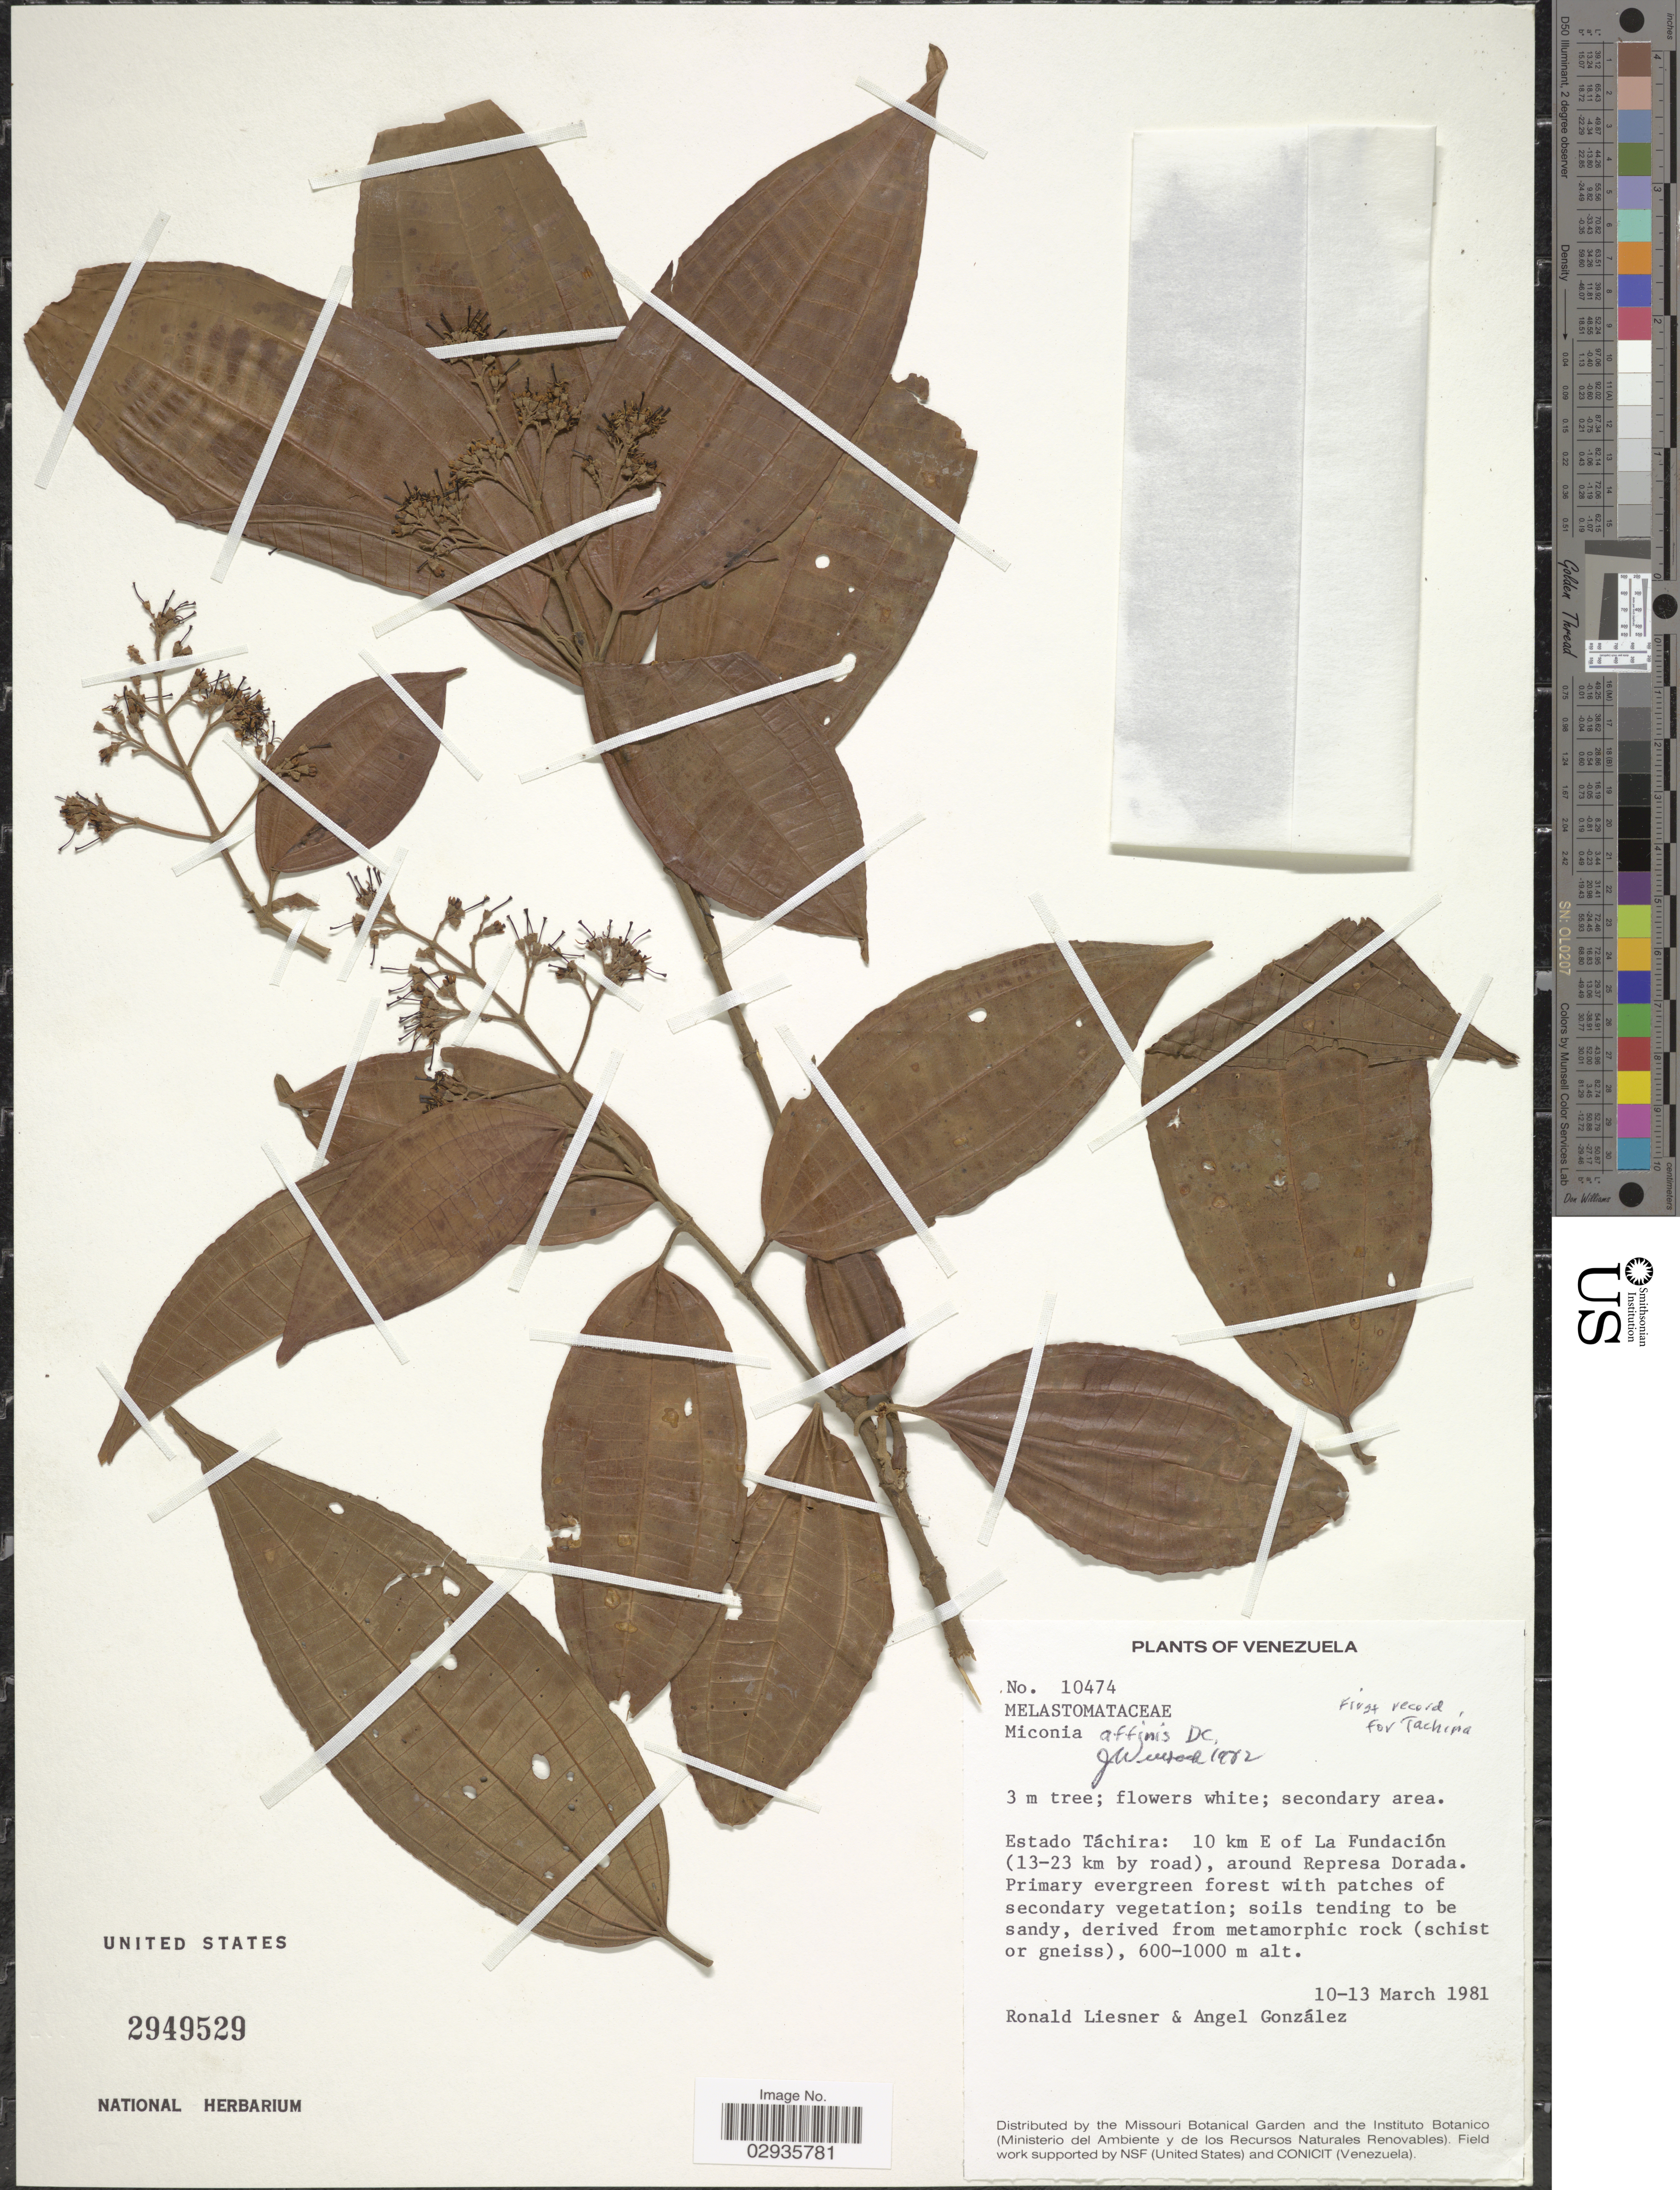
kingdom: Plantae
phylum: Tracheophyta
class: Magnoliopsida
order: Myrtales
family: Melastomataceae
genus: Miconia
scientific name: Miconia affinis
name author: DC.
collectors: R. L. Liesner & A. C. González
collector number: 10474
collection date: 1981-03-10/1981-03-13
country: Venezuela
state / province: Tachira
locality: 10 km E of La Fundación (13-23 km by road), around Represa Dorada.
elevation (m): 600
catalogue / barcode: US 2949529